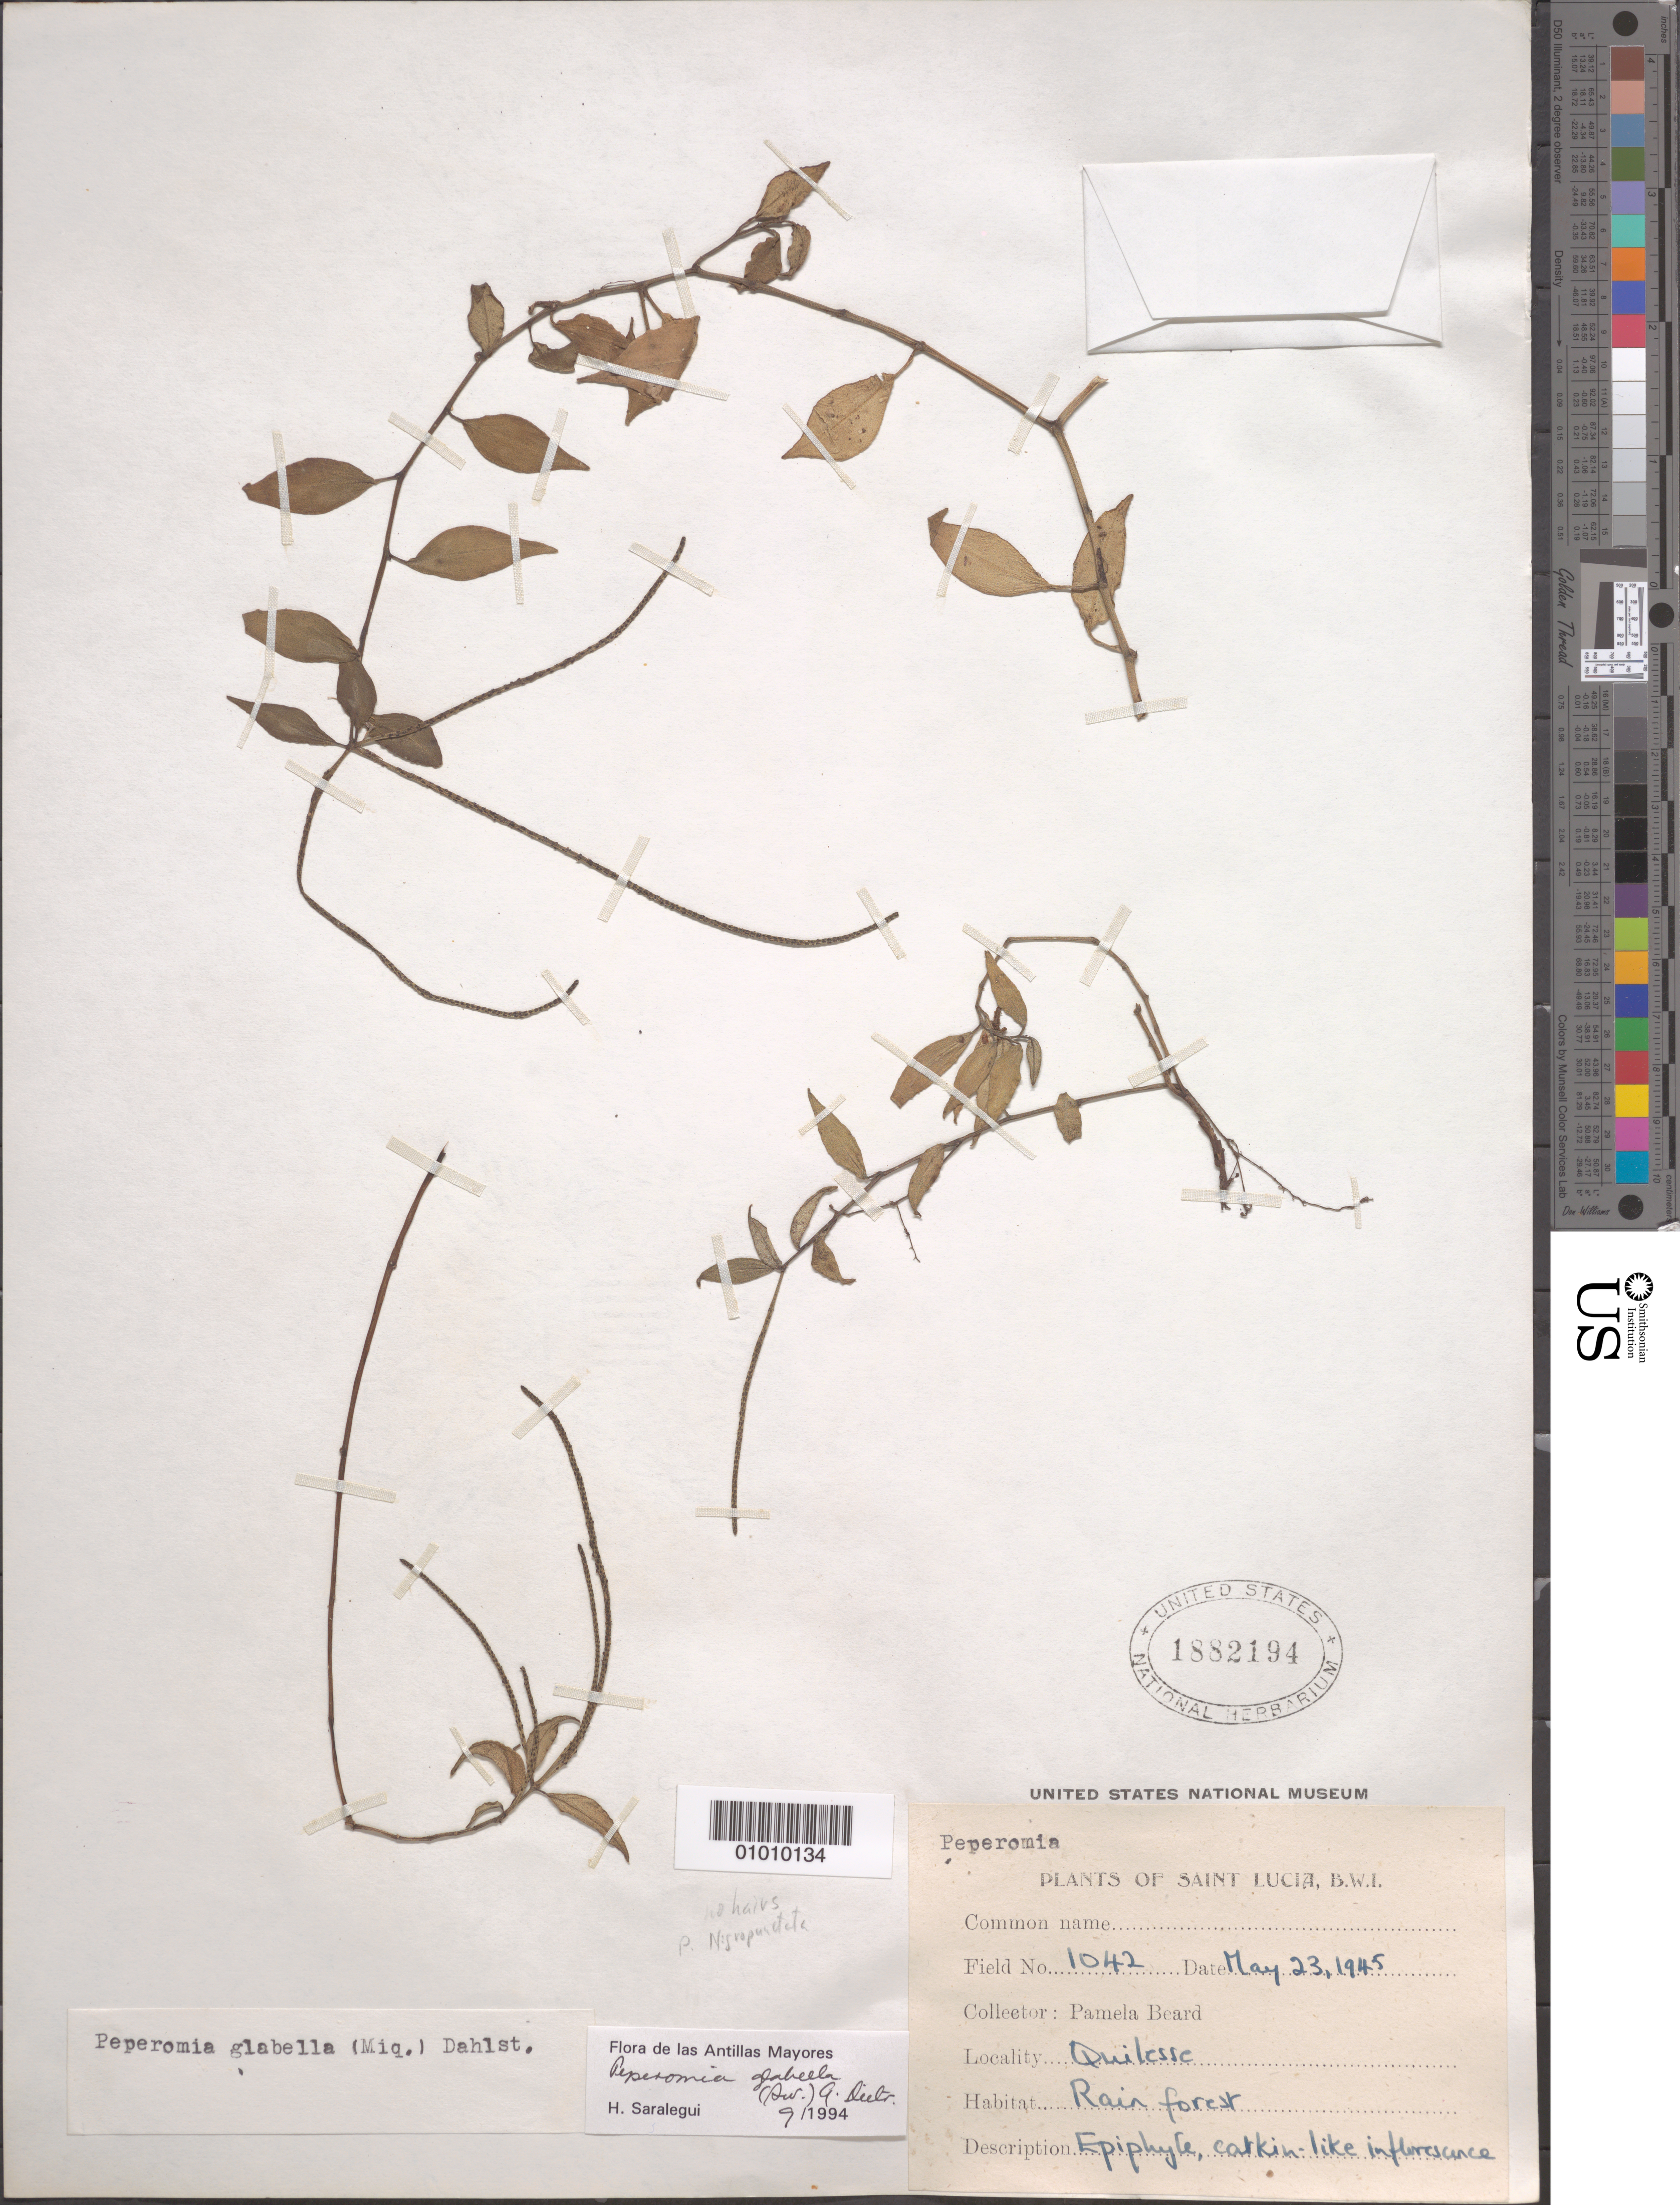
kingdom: Plantae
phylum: Tracheophyta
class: Magnoliopsida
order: Piperales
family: Piperaceae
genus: Peperomia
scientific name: Peperomia glabella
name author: (Sw.) A. Dietr.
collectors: P. Beard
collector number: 1042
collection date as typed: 23 May 1945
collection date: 1945-05-23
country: St. Lucia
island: St. Lucia I.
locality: Quilesse. Rainforest.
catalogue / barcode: US 1882194